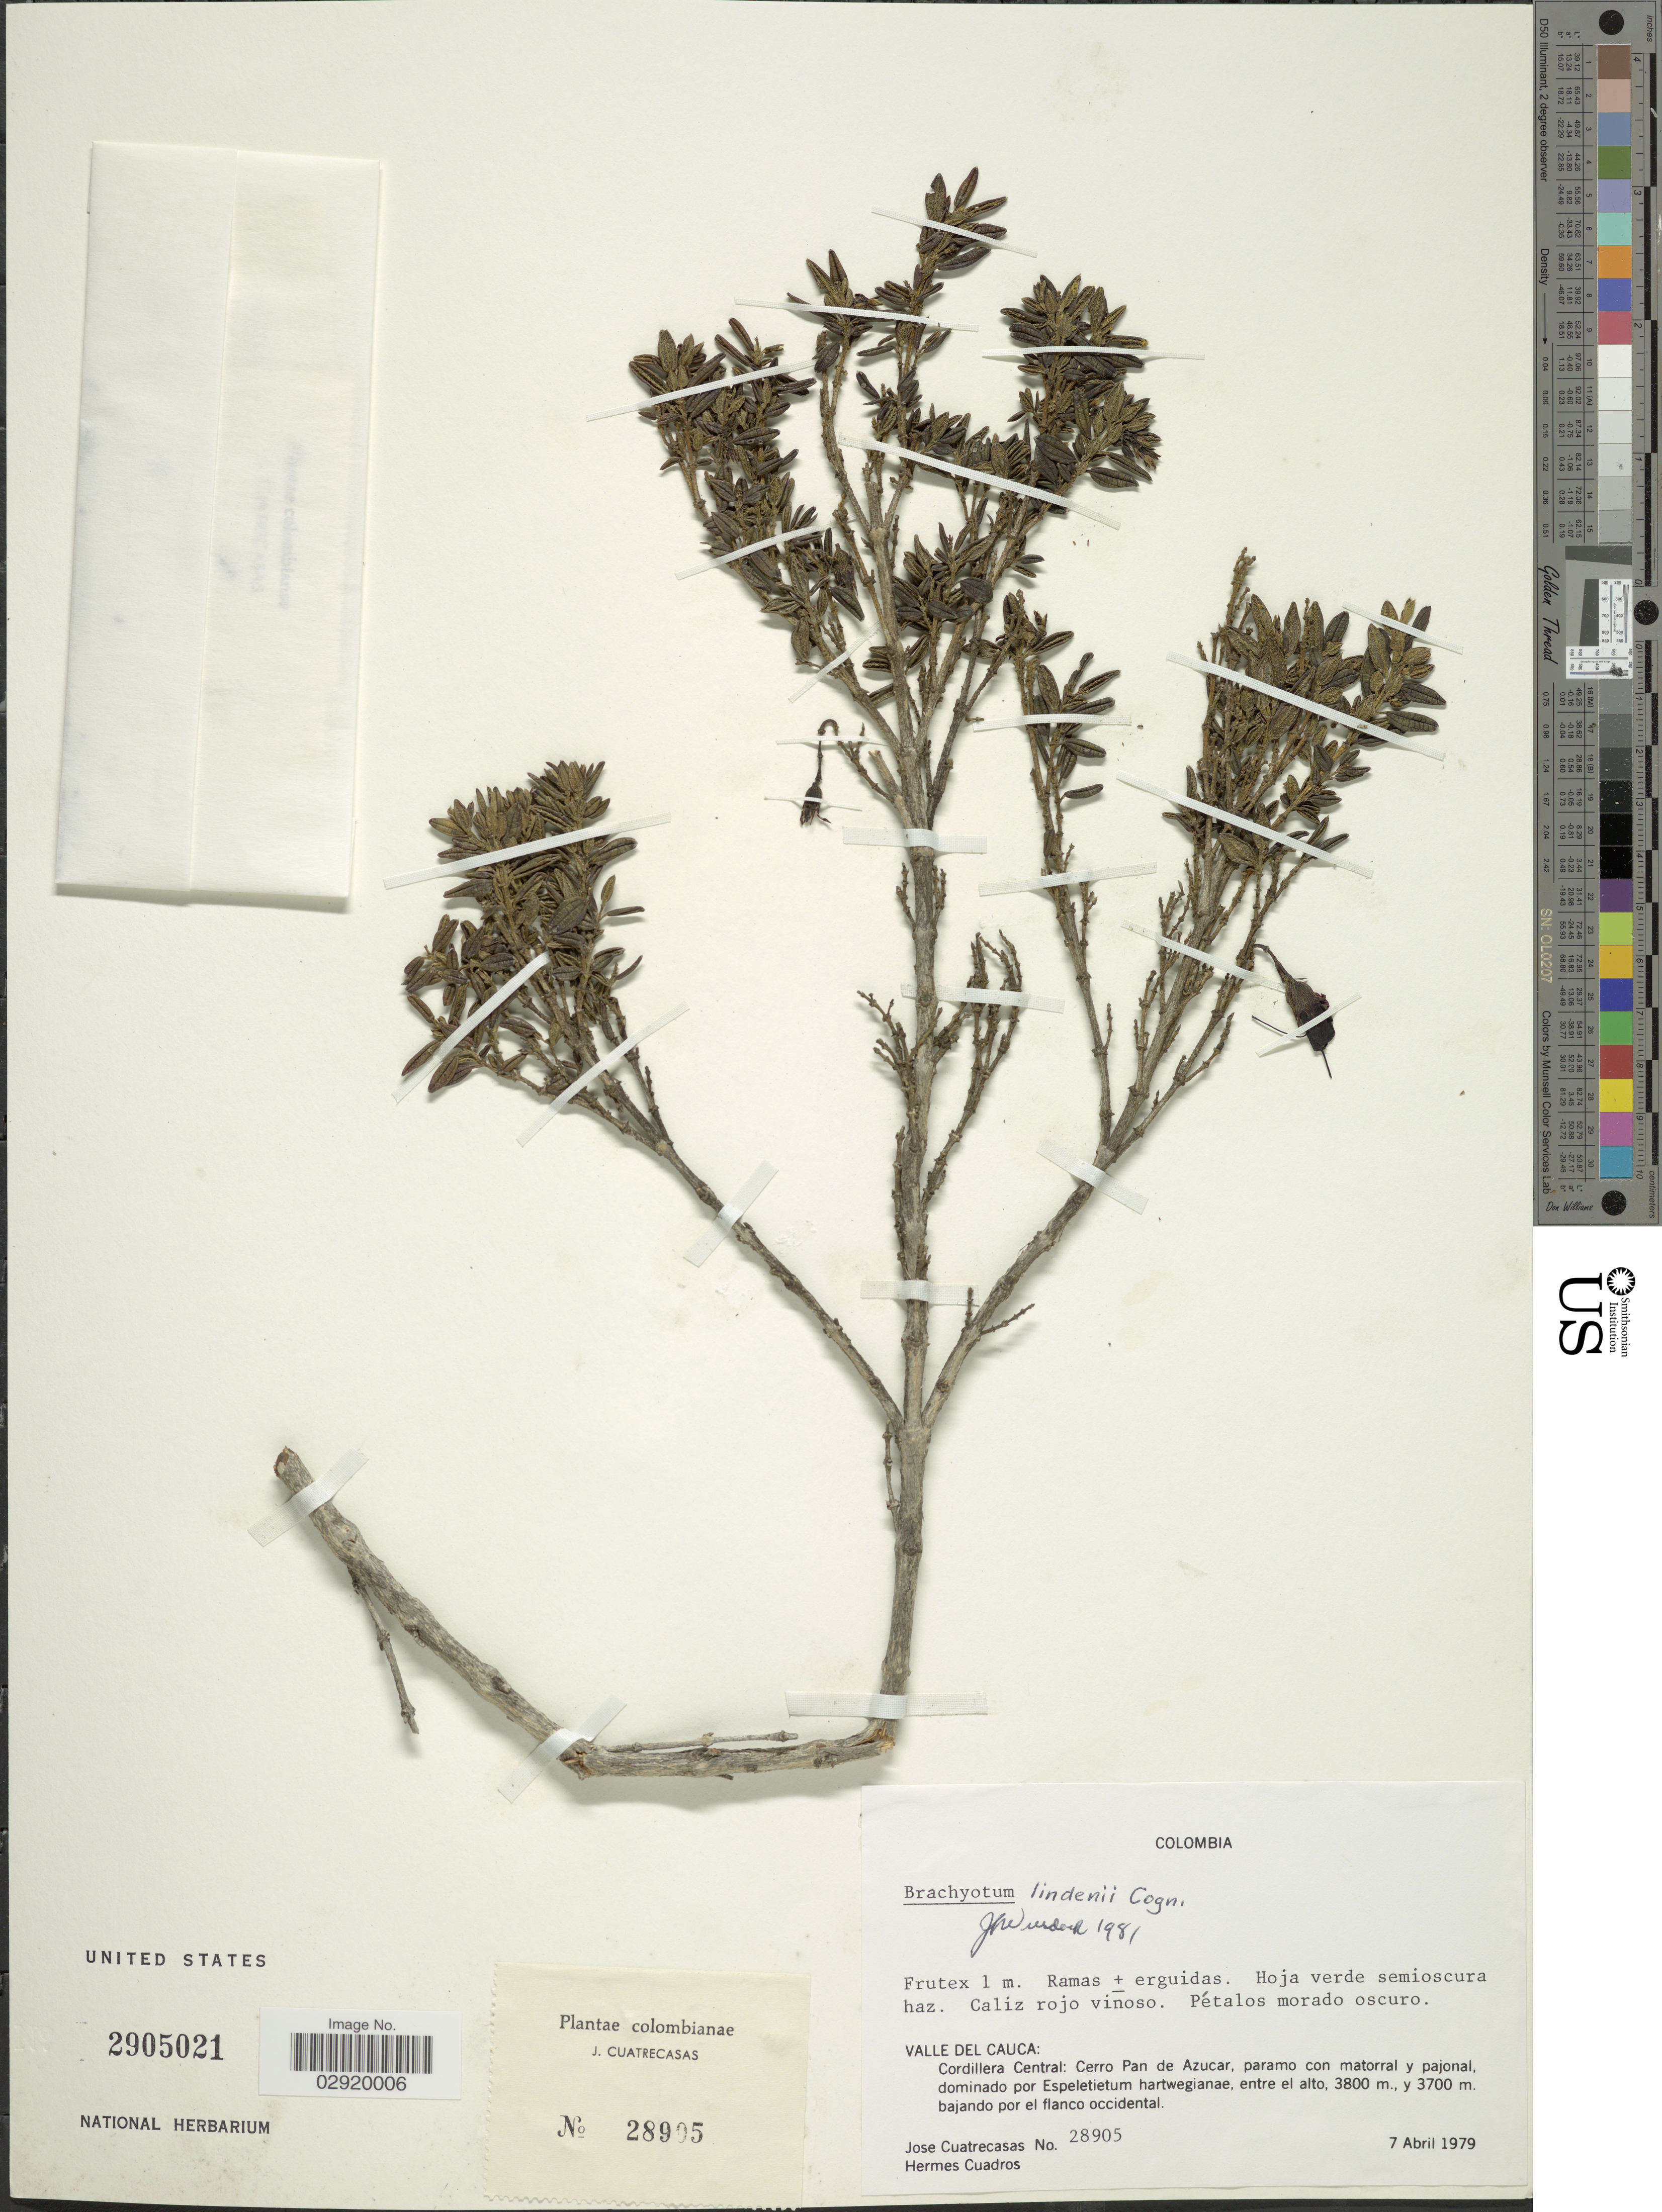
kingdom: Plantae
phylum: Tracheophyta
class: Magnoliopsida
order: Myrtales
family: Melastomataceae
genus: Brachyotum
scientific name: Brachyotum lindenii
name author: Cogn.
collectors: J. Cuatrecasas & H. Cuadros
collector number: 28905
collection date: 1979-04-07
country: Colombia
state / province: Valle del Cauca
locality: Cordillera Central: Cerro Pan de Azucar, paramo con matorral y pajonal.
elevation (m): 3700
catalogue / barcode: US 2905021